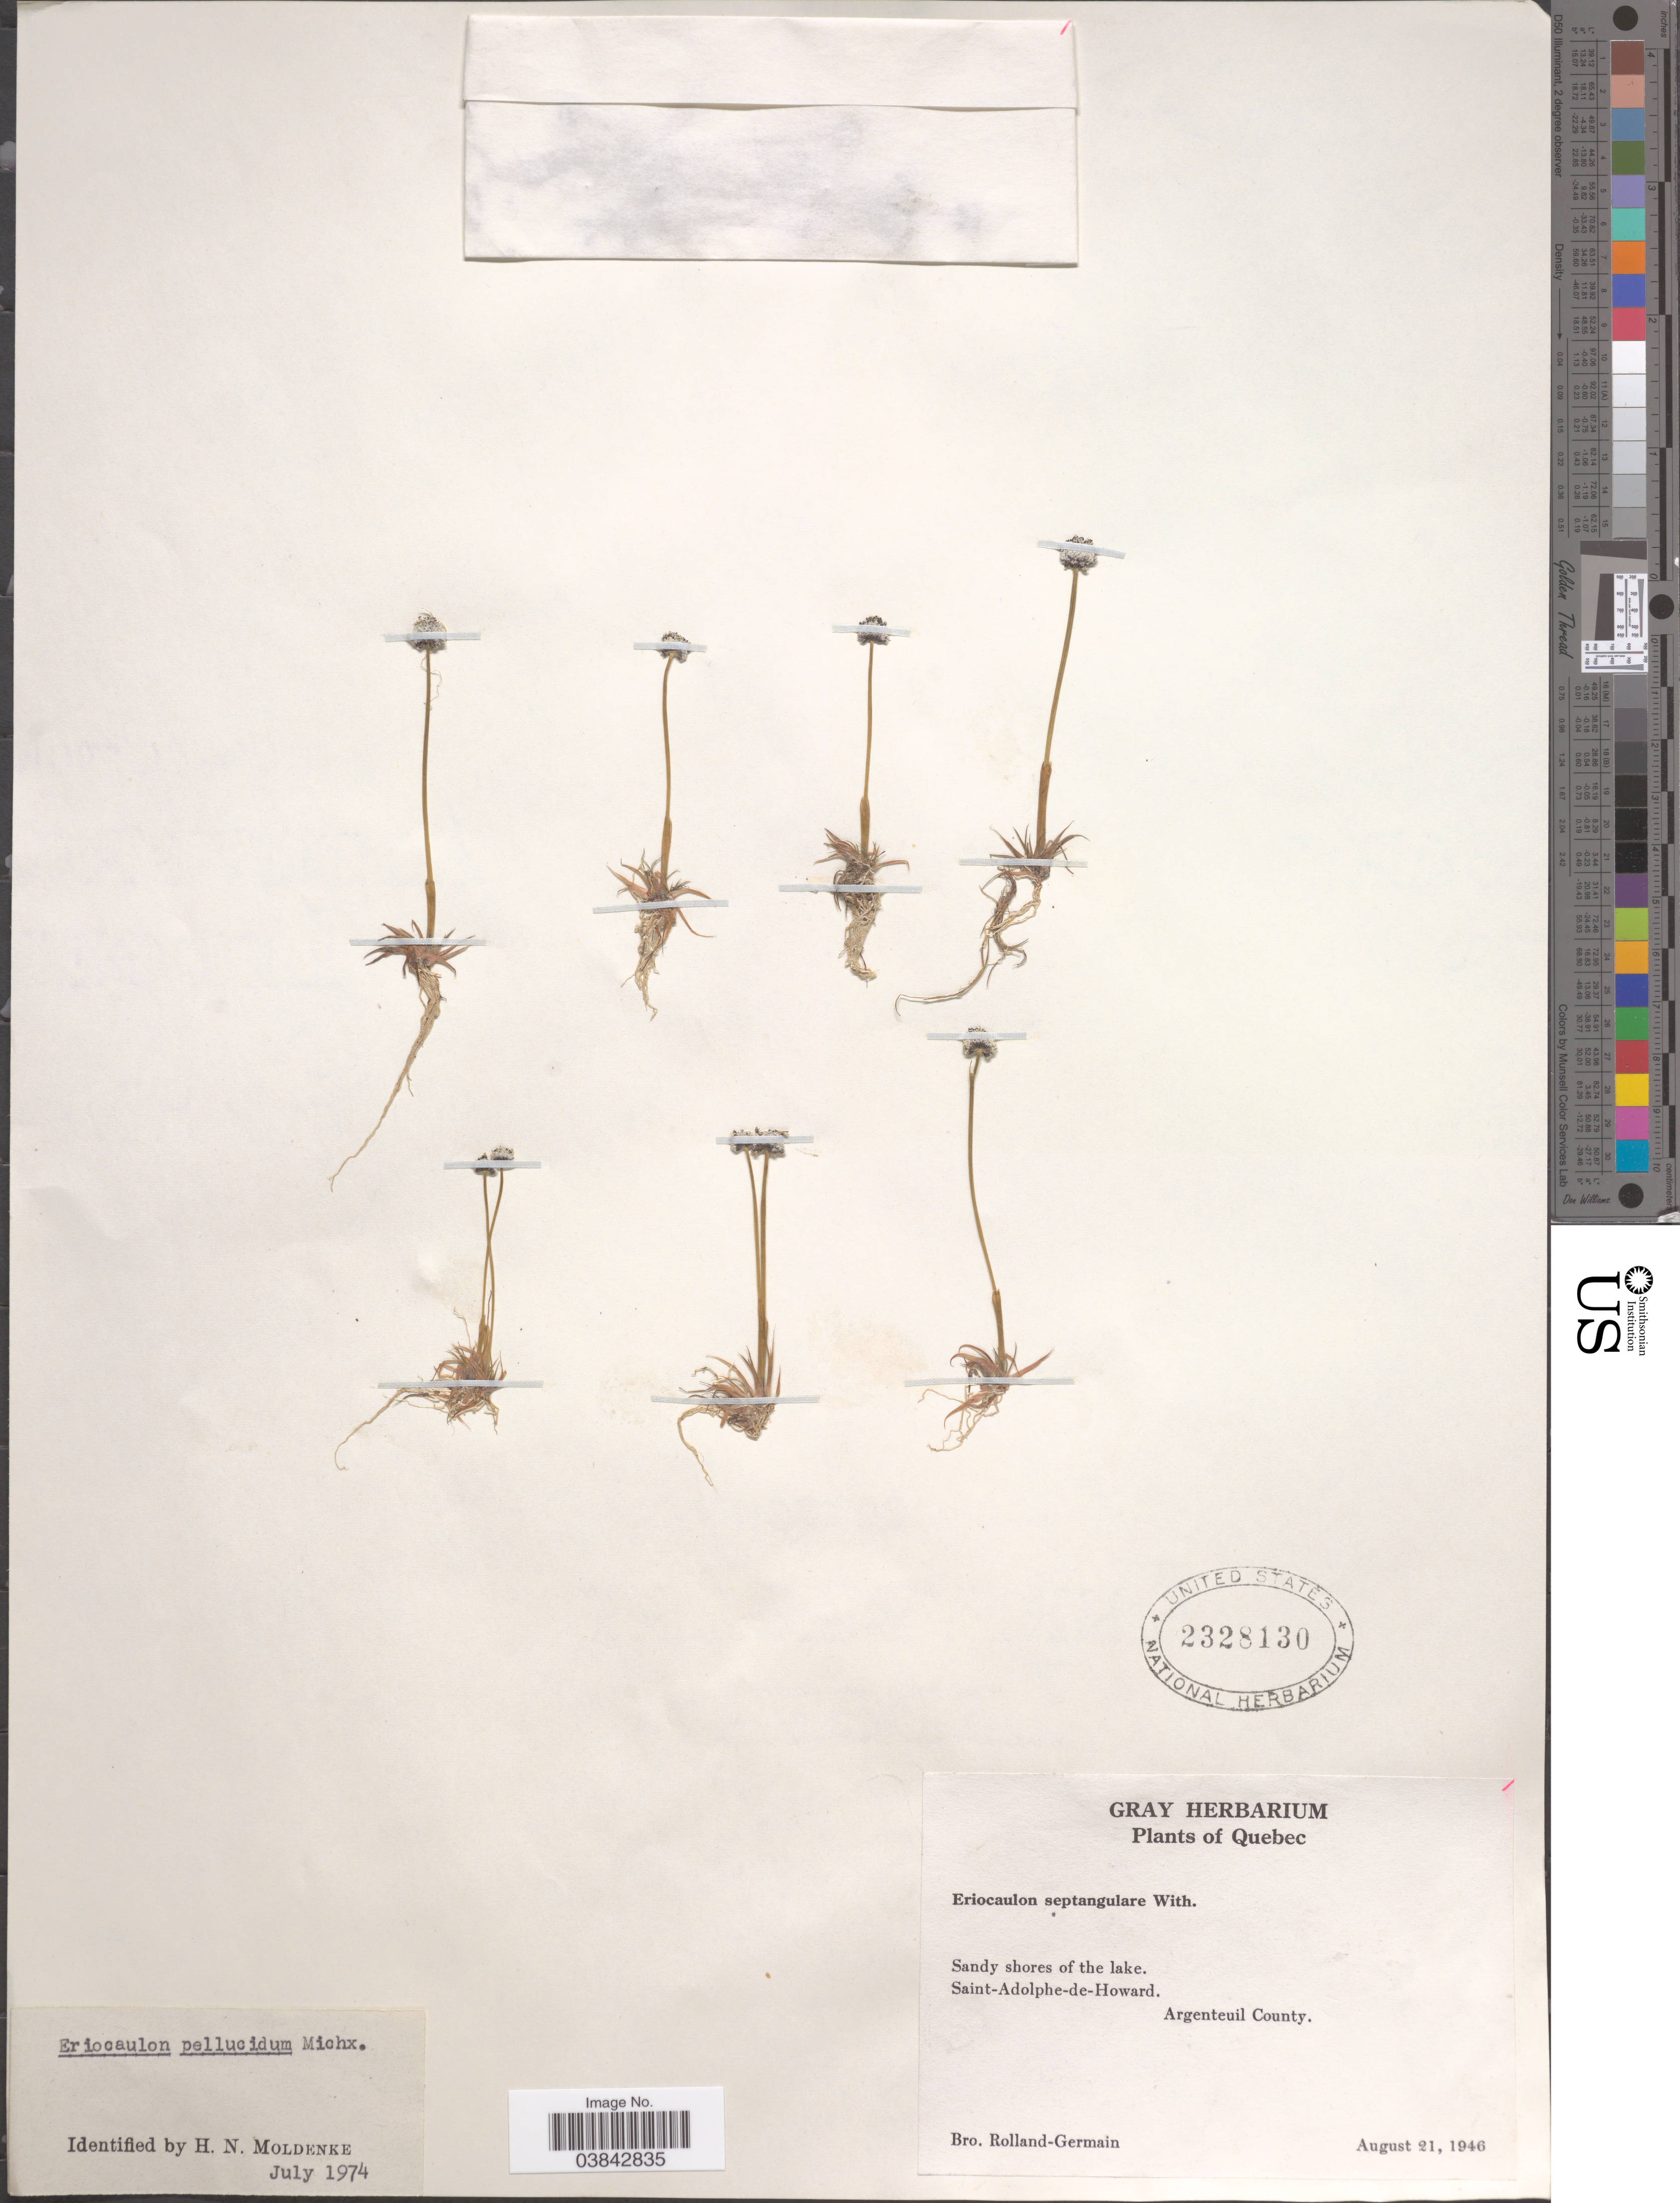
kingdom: Plantae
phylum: Tracheophyta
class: Liliopsida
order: Poales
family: Eriocaulaceae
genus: Eriocaulon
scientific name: Eriocaulon aquaticum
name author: (Hill) Druce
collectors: Rolland-Germain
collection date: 1946-08-21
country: Canada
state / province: Quebec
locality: Saint-Adolphe-de-Howard. Argenteuil County.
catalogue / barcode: US 2328130